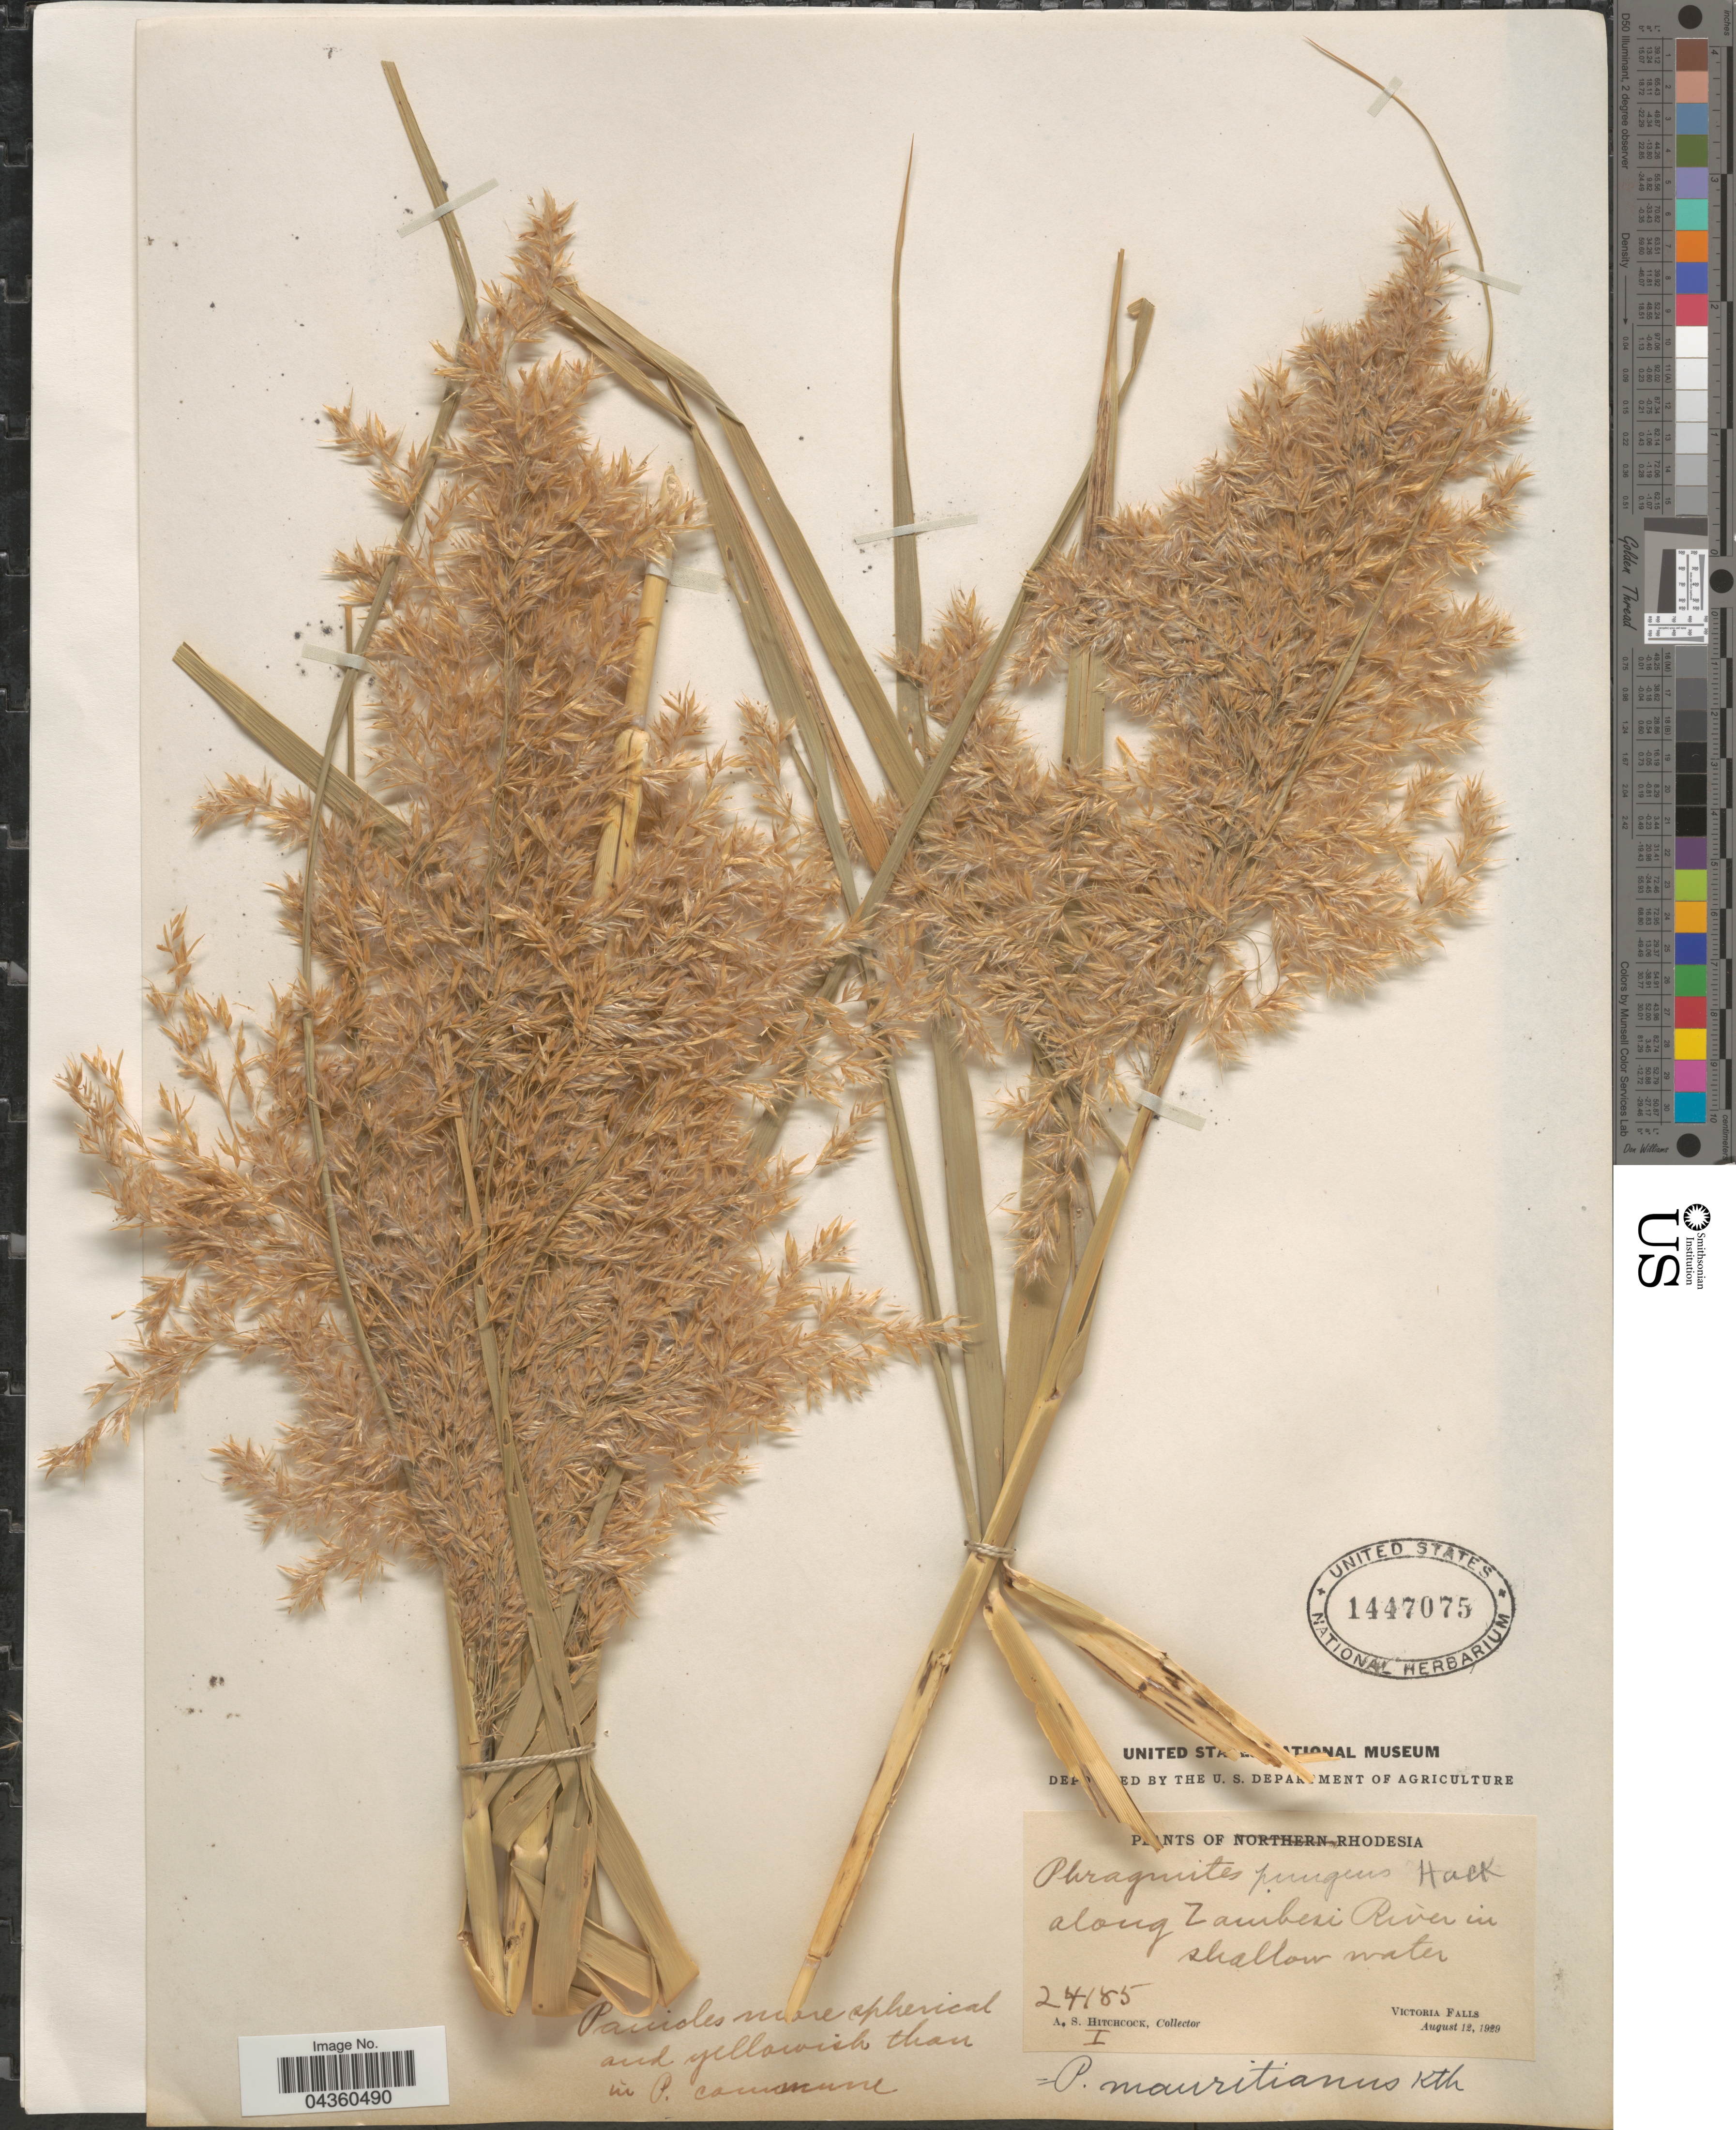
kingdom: Plantae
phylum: Tracheophyta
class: Liliopsida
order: Poales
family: Poaceae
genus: Phragmites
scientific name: Phragmites mauritianus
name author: Kunth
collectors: A. S. Hitchcock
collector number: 24185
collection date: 1929-08-12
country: Zimbabwe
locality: Rhodesia. Along Zambesi River. Victoria Falls.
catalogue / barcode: US 1447075